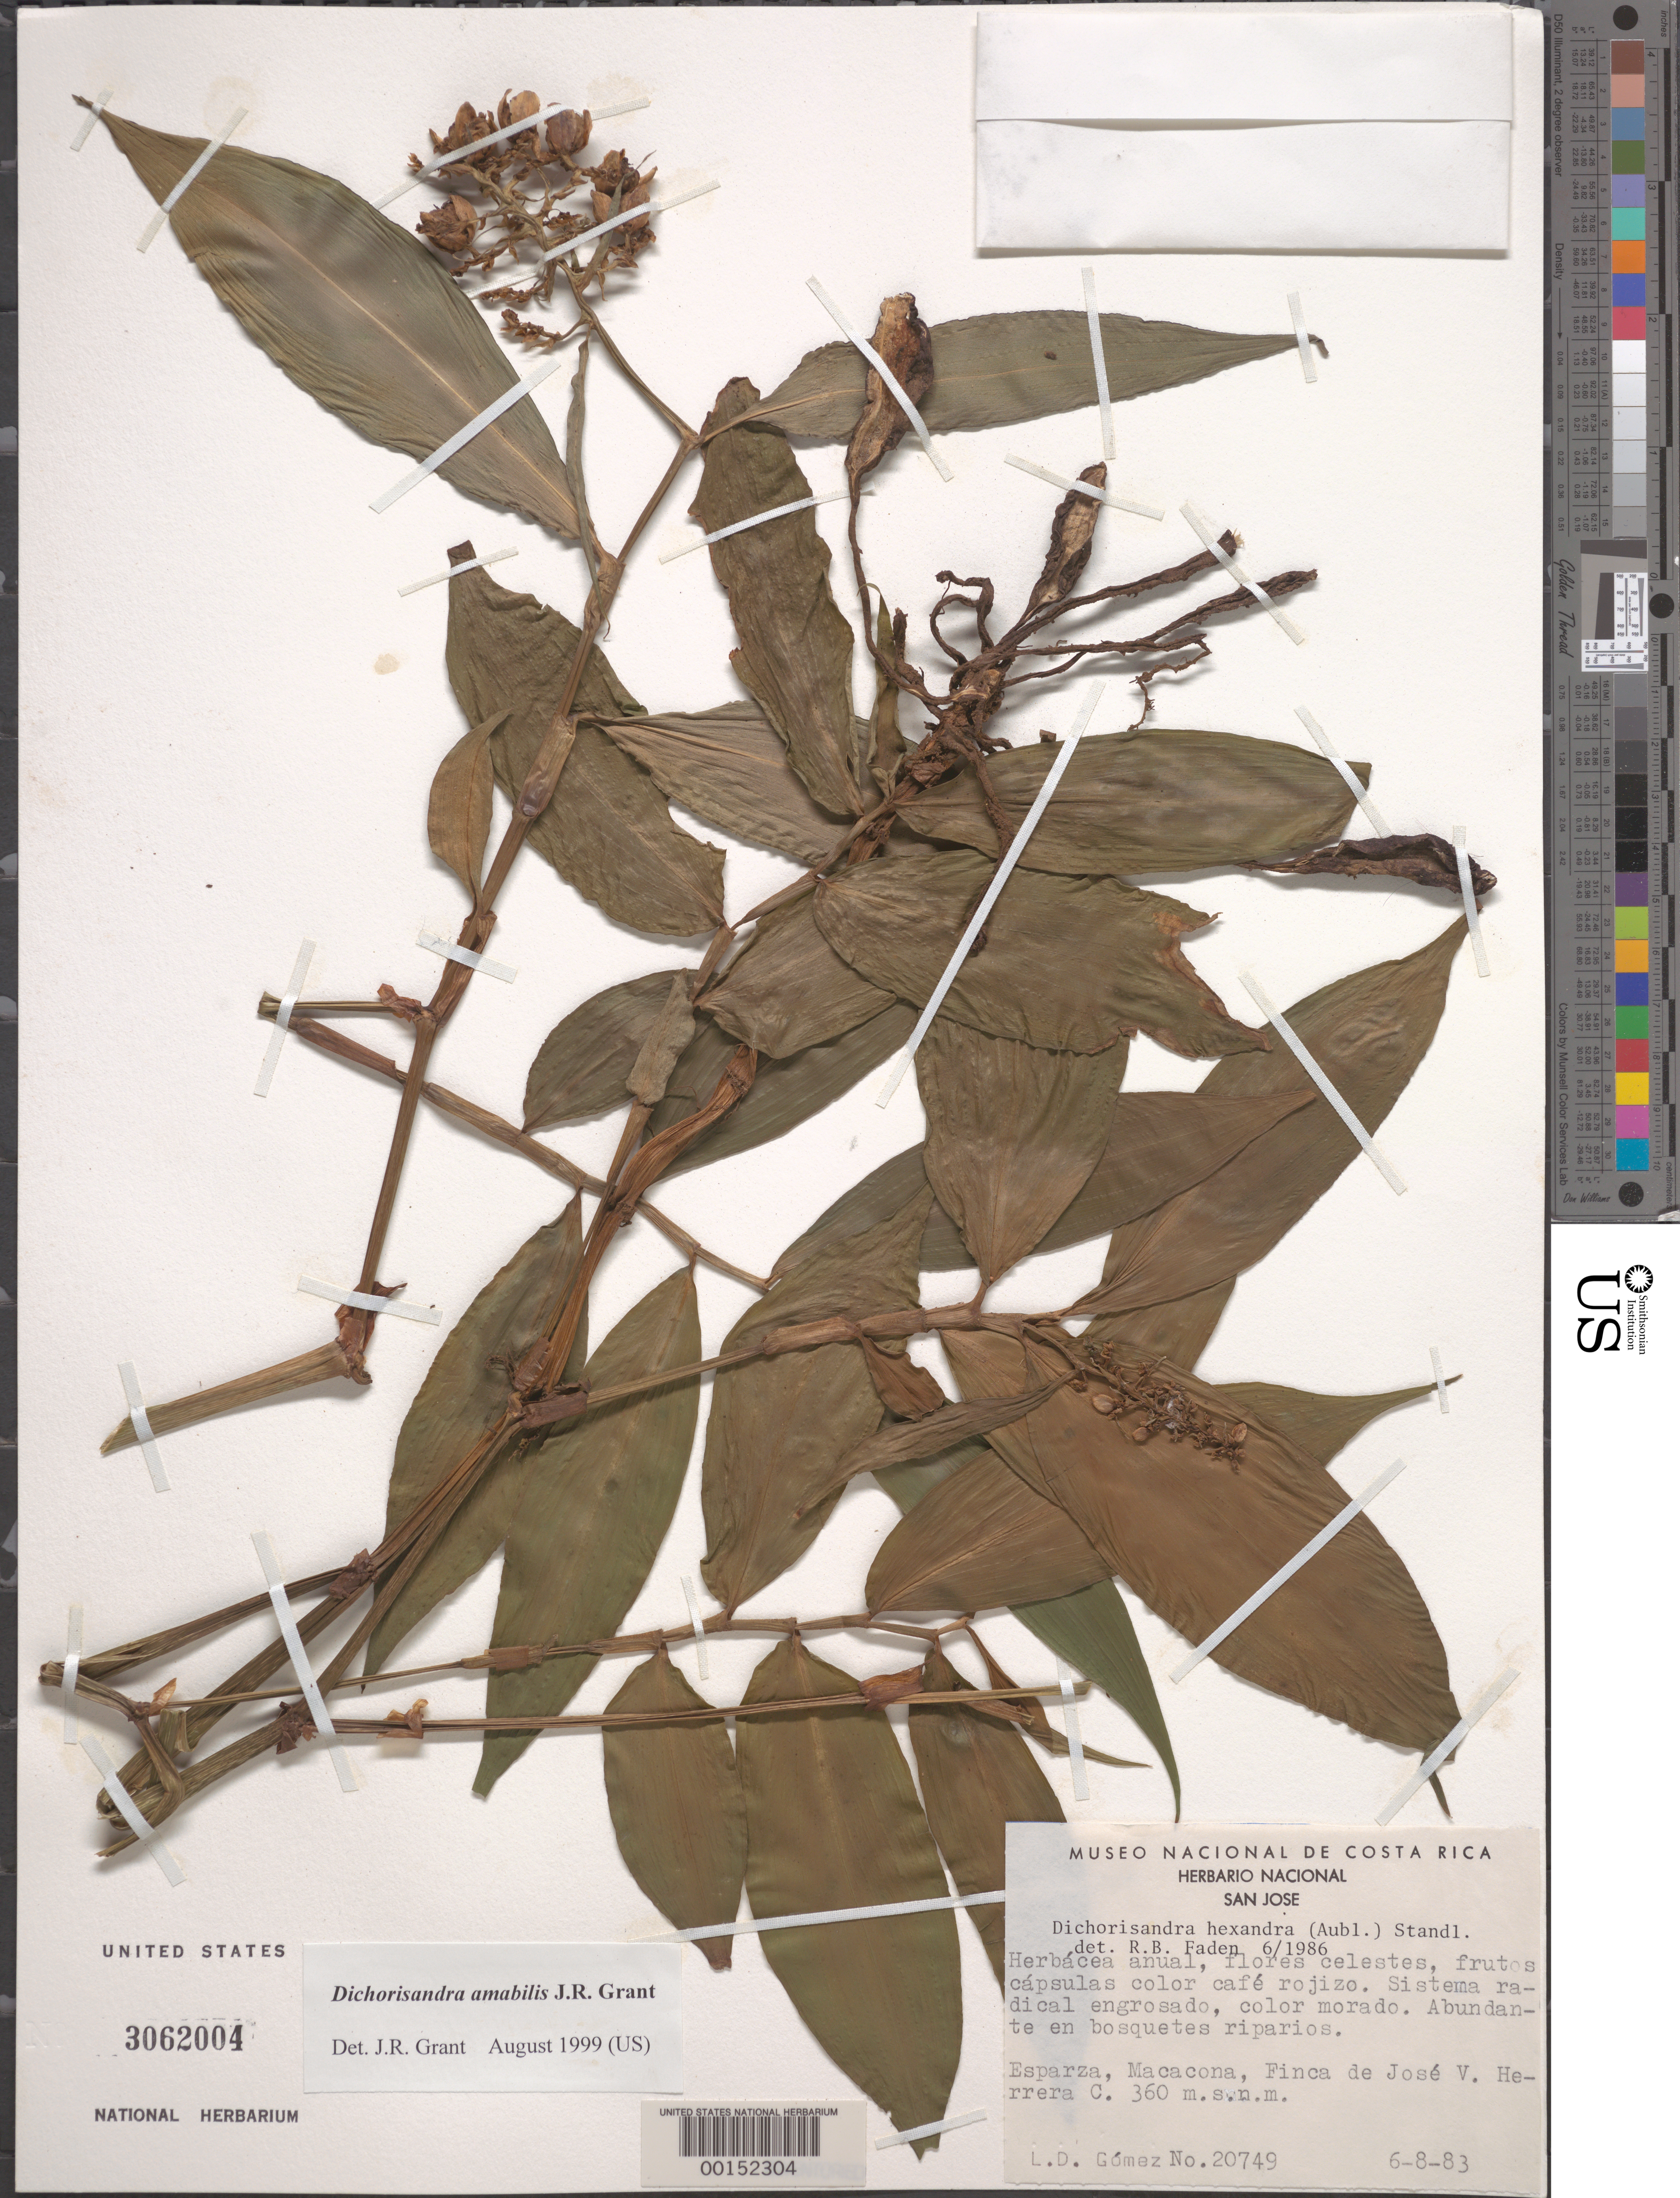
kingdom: Plantae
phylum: Tracheophyta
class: Liliopsida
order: Commelinales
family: Commelinaceae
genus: Dichorisandra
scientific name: Dichorisandra hexandra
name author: (Aubl.) Standl.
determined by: Faden, Robert B., (US), Smithsonian Institution - National Museum of Natural History (UNITED STATES)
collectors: L. D. Gómez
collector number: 20749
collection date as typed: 06 Aug 1983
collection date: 1983-08-06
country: Costa Rica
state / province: San José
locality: Esparza, macacona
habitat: Cut-back forest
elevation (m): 360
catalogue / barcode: US 3062004